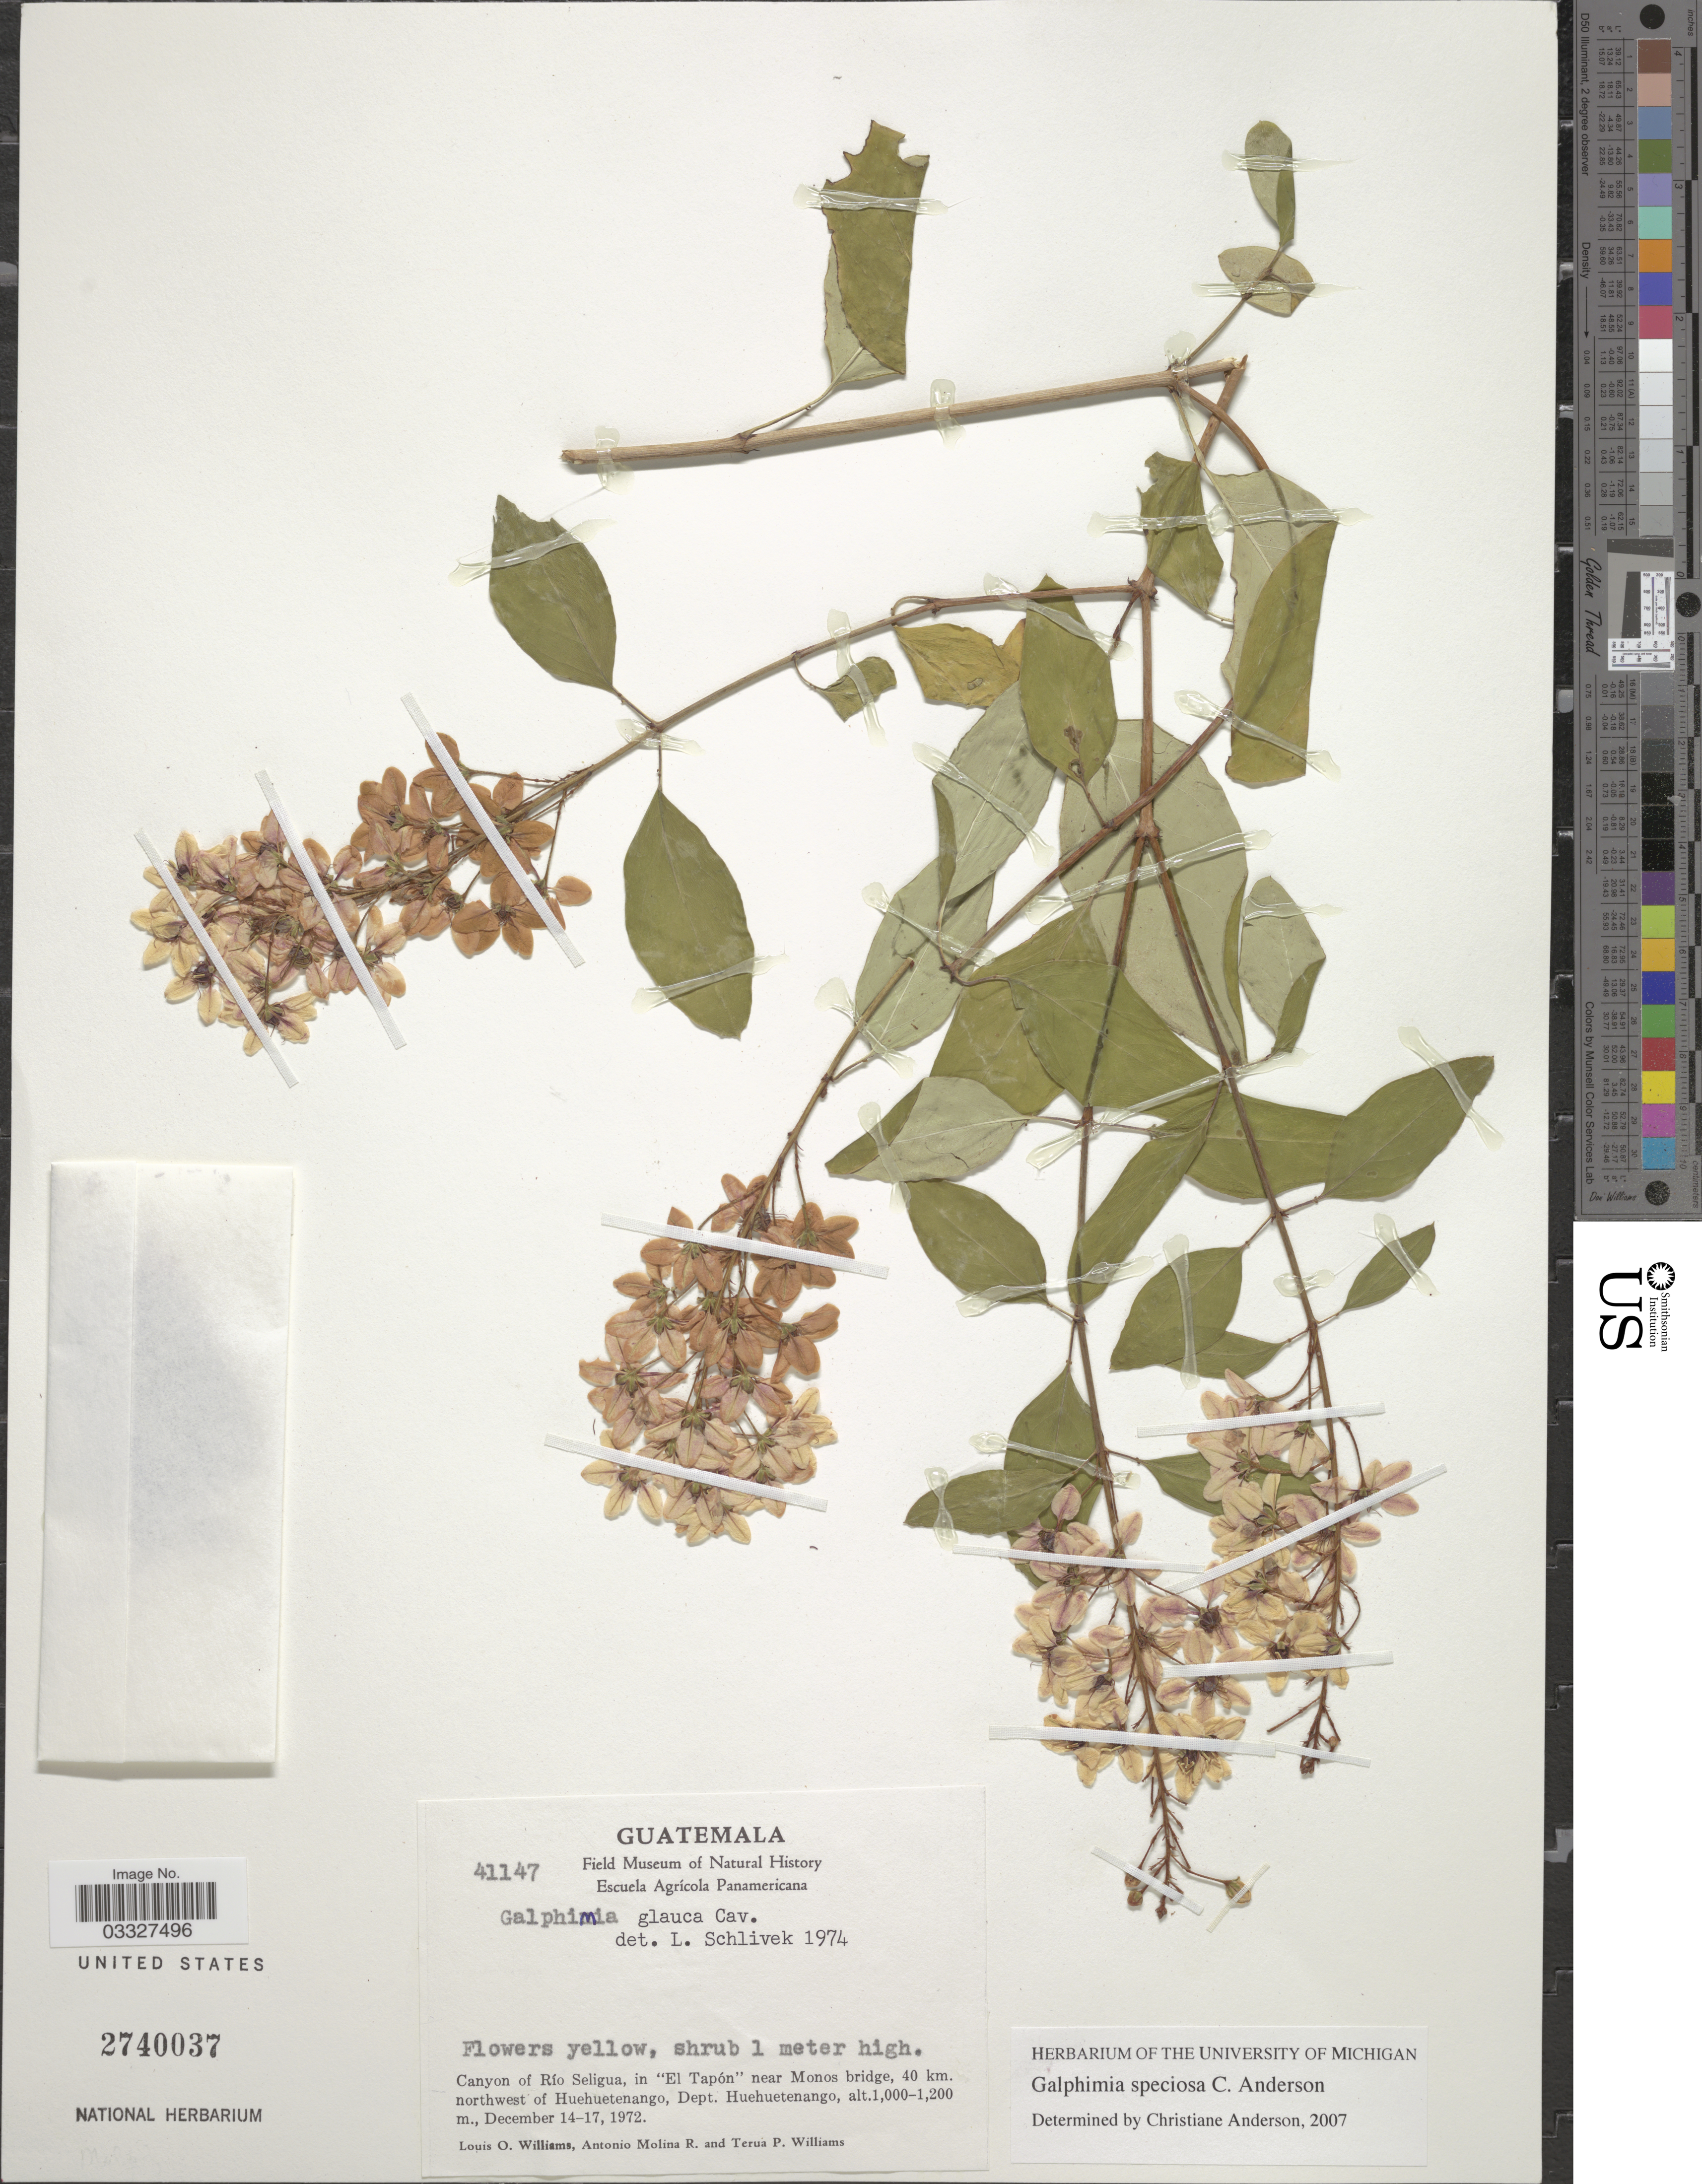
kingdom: Plantae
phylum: Tracheophyta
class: Magnoliopsida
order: Malpighiales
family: Malpighiaceae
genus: Galphimia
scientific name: Galphimia speciosa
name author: C.E. Anderson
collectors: L. O. Williams, A. Molina R. & T. Williams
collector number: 41147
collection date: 1972-12-14/1972-12-17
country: Guatemala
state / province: Huehuetenango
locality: Canyon of Río Seligua, in "El Tapón" near Monos bridge, 40 km. northwest of Huehuetenango, Dept. Huehuetenango.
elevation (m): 1000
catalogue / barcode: US 2740037